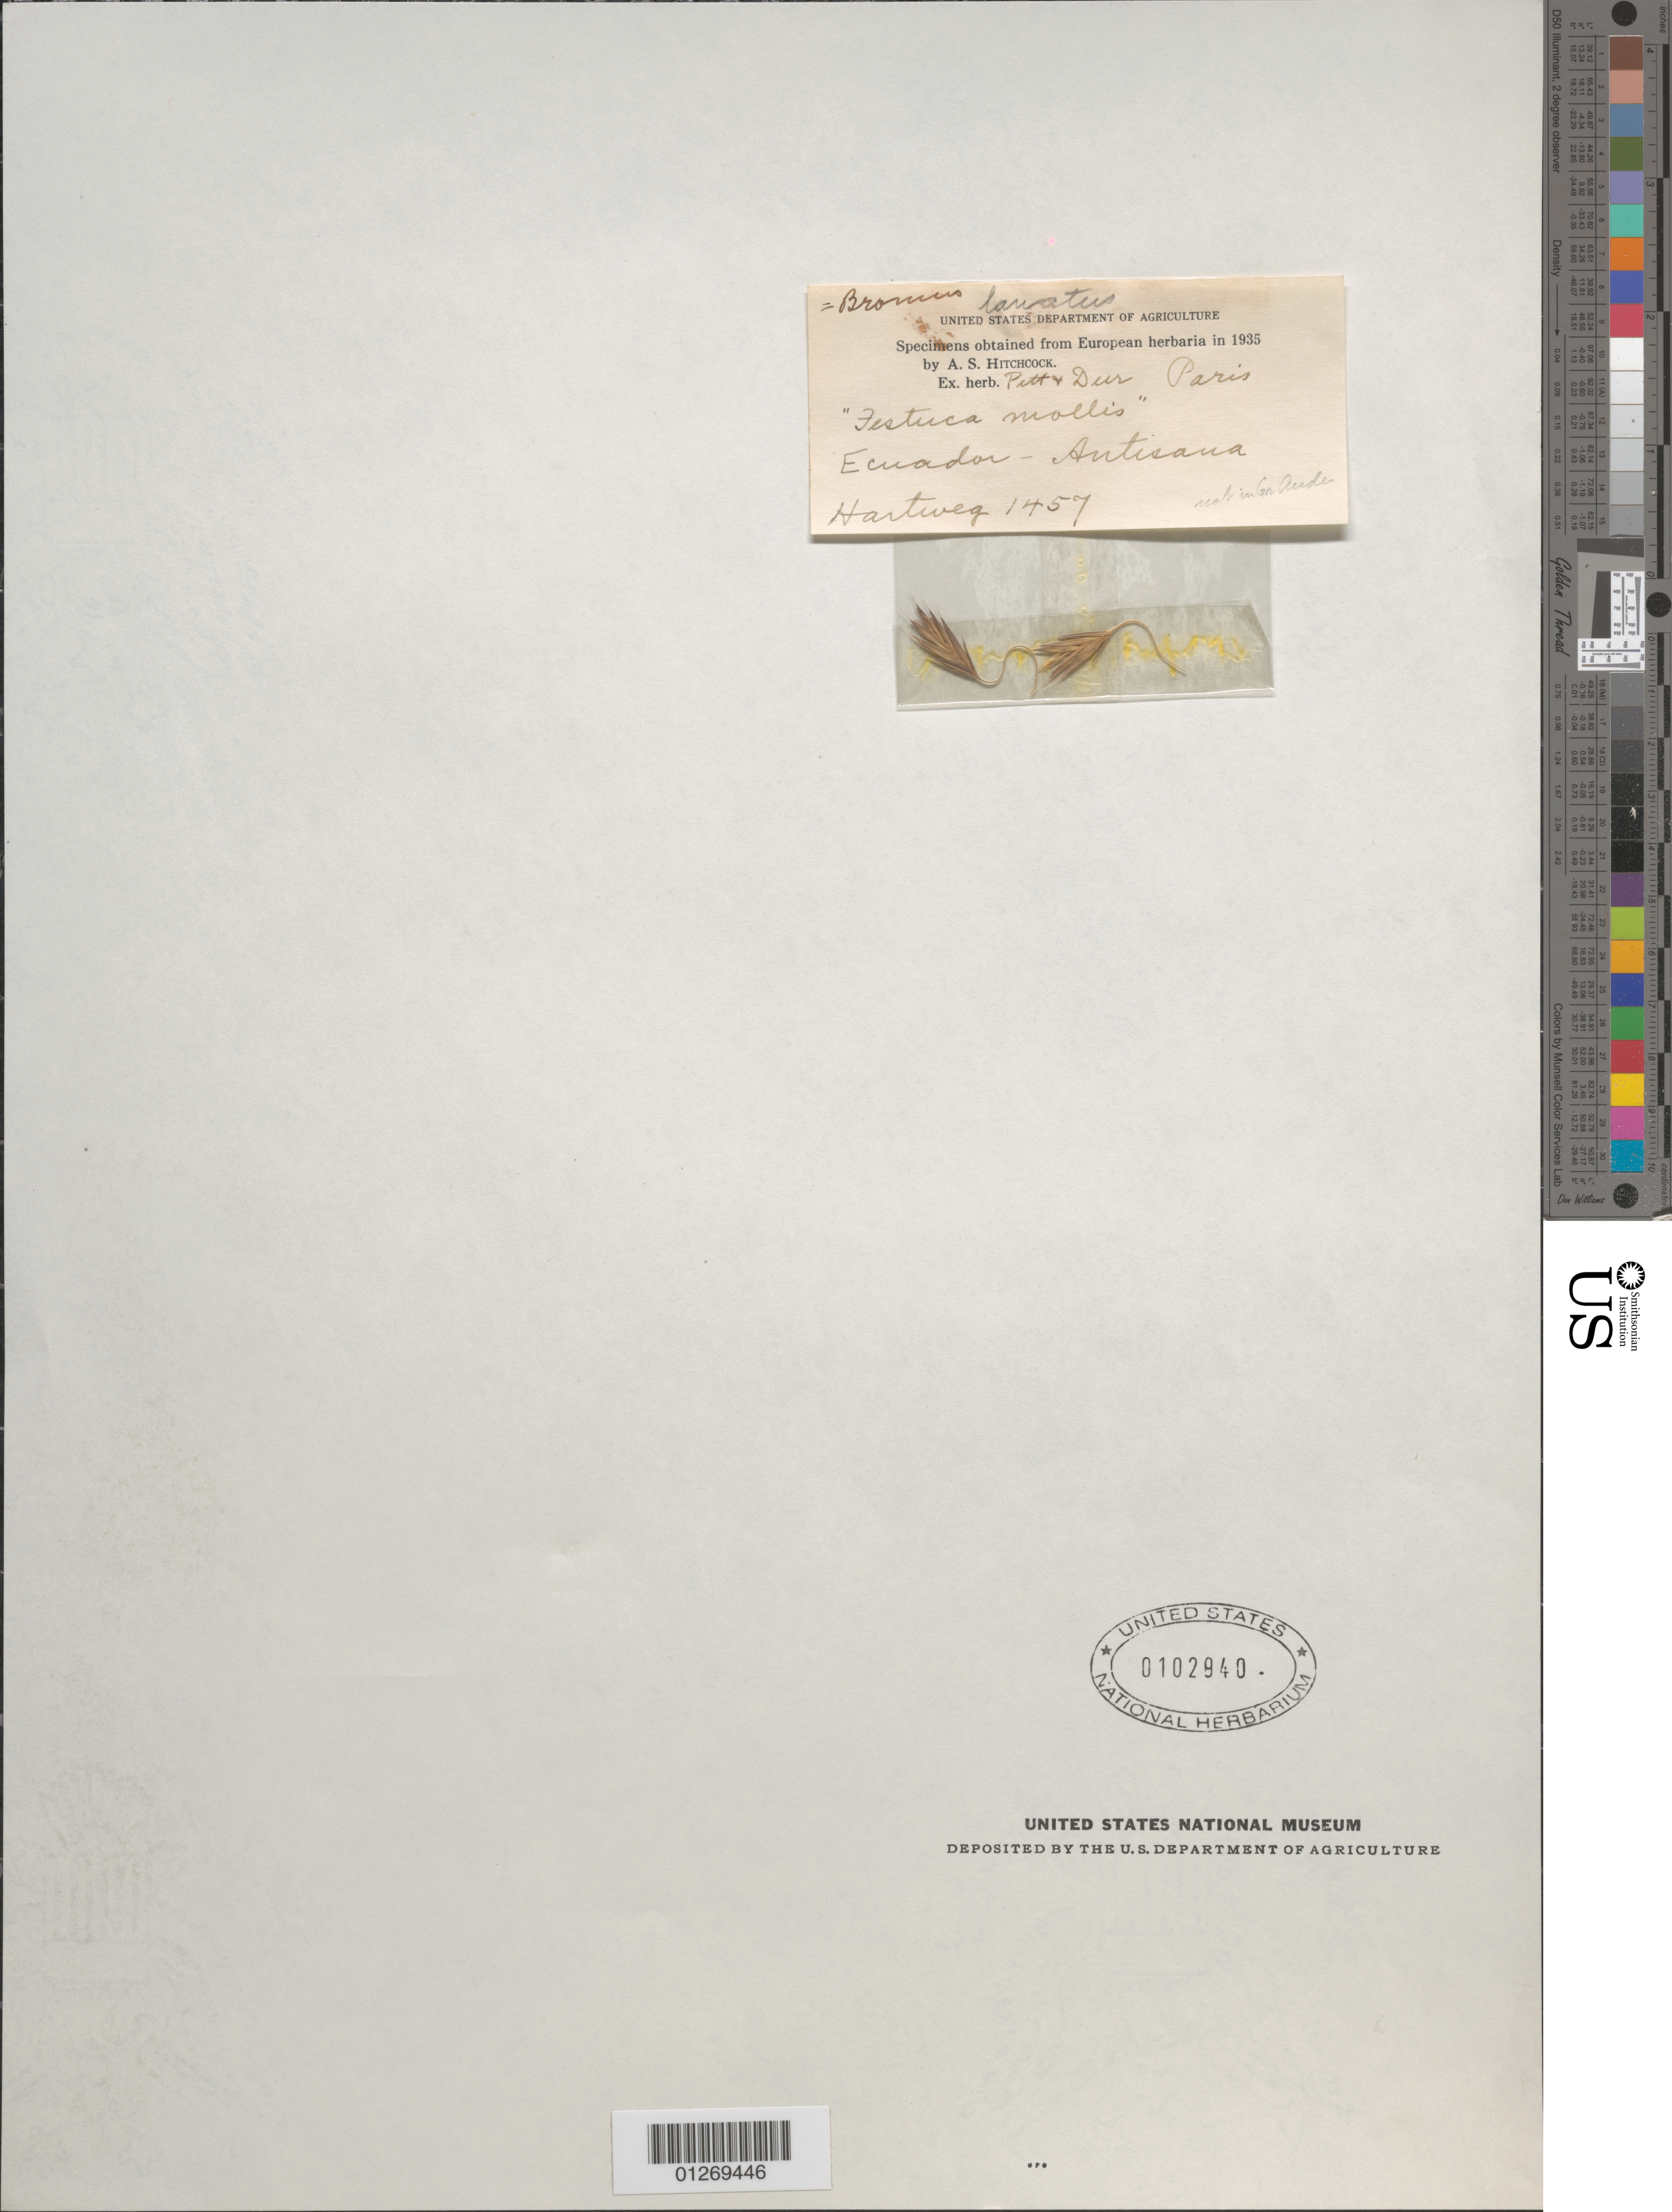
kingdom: Plantae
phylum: Tracheophyta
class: Liliopsida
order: Poales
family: Poaceae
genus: Bromus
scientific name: Bromus lanatus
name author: Kunth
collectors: K. Hartweg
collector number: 1457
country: Ecuador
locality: Antisana.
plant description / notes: Fragmentary material of (non-type) specimen ex herb. Pitt. & Dur. (Paris)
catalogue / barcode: US 102940